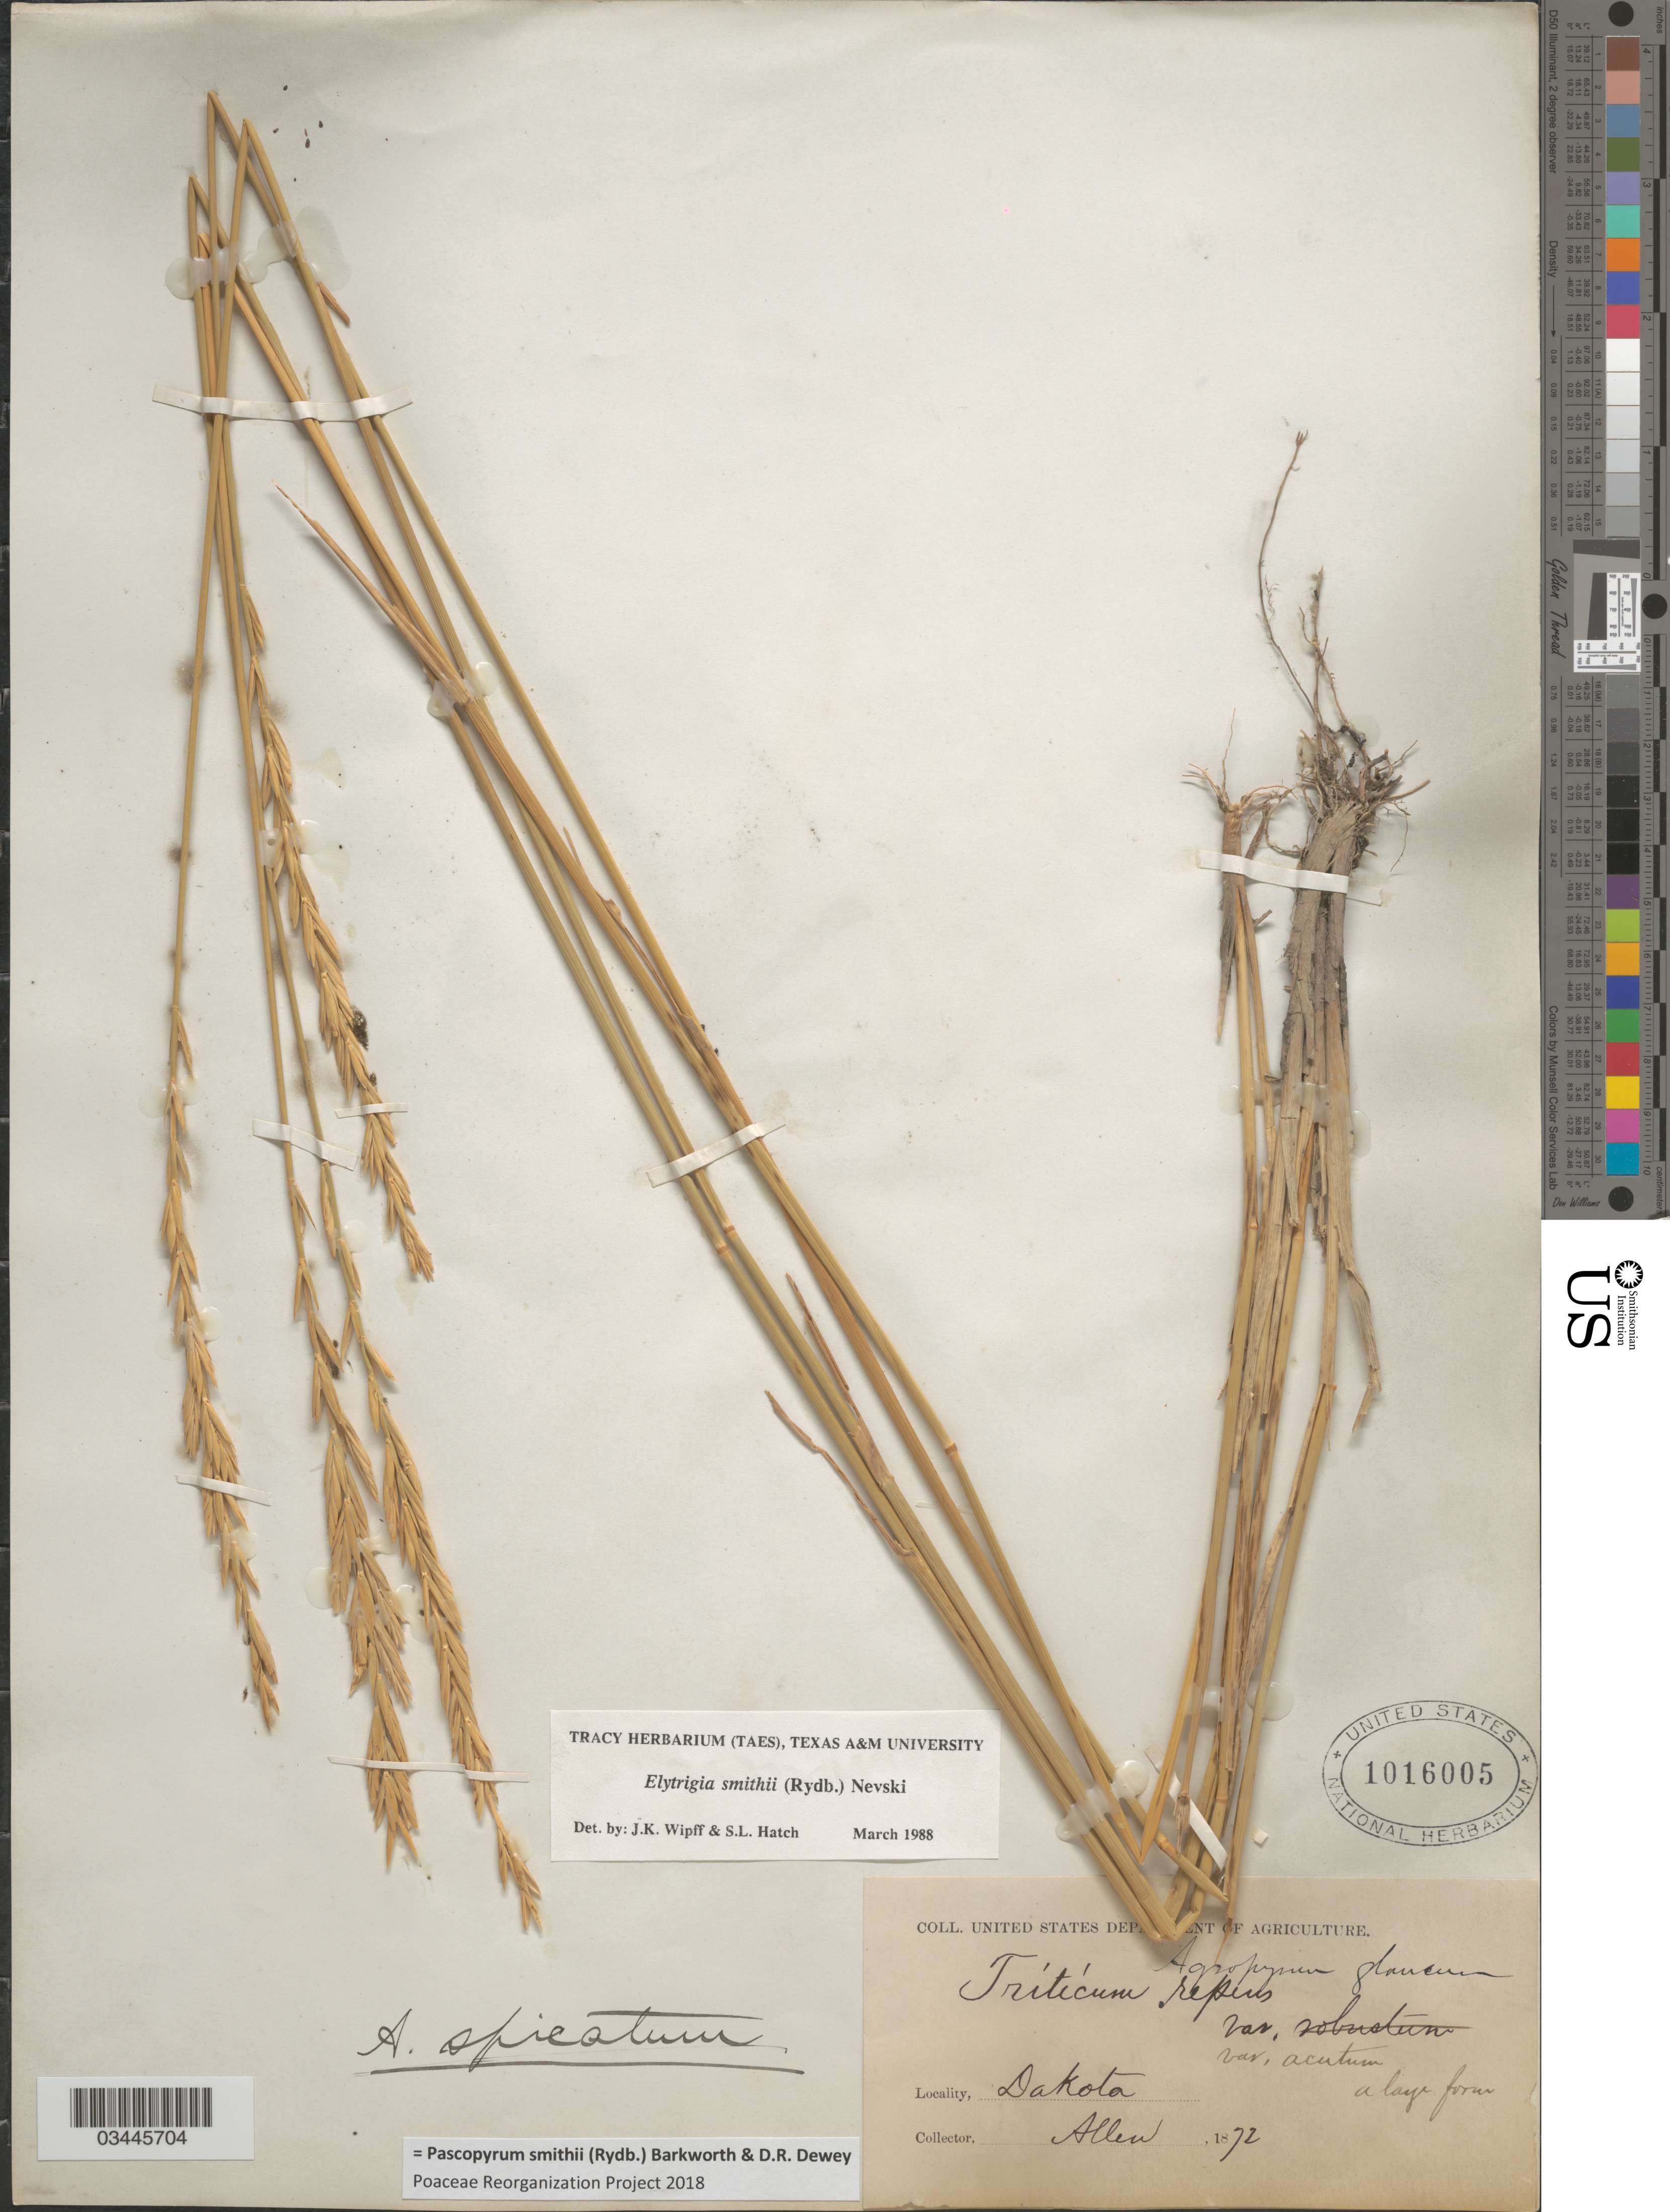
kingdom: Plantae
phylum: Tracheophyta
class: Liliopsida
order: Poales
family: Poaceae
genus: Pascopyrum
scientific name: Pascopyrum smithii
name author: (Rydb.) Barkworth & Dewey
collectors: -- Allen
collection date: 1872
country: United States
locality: Dakota.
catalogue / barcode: US 1016005